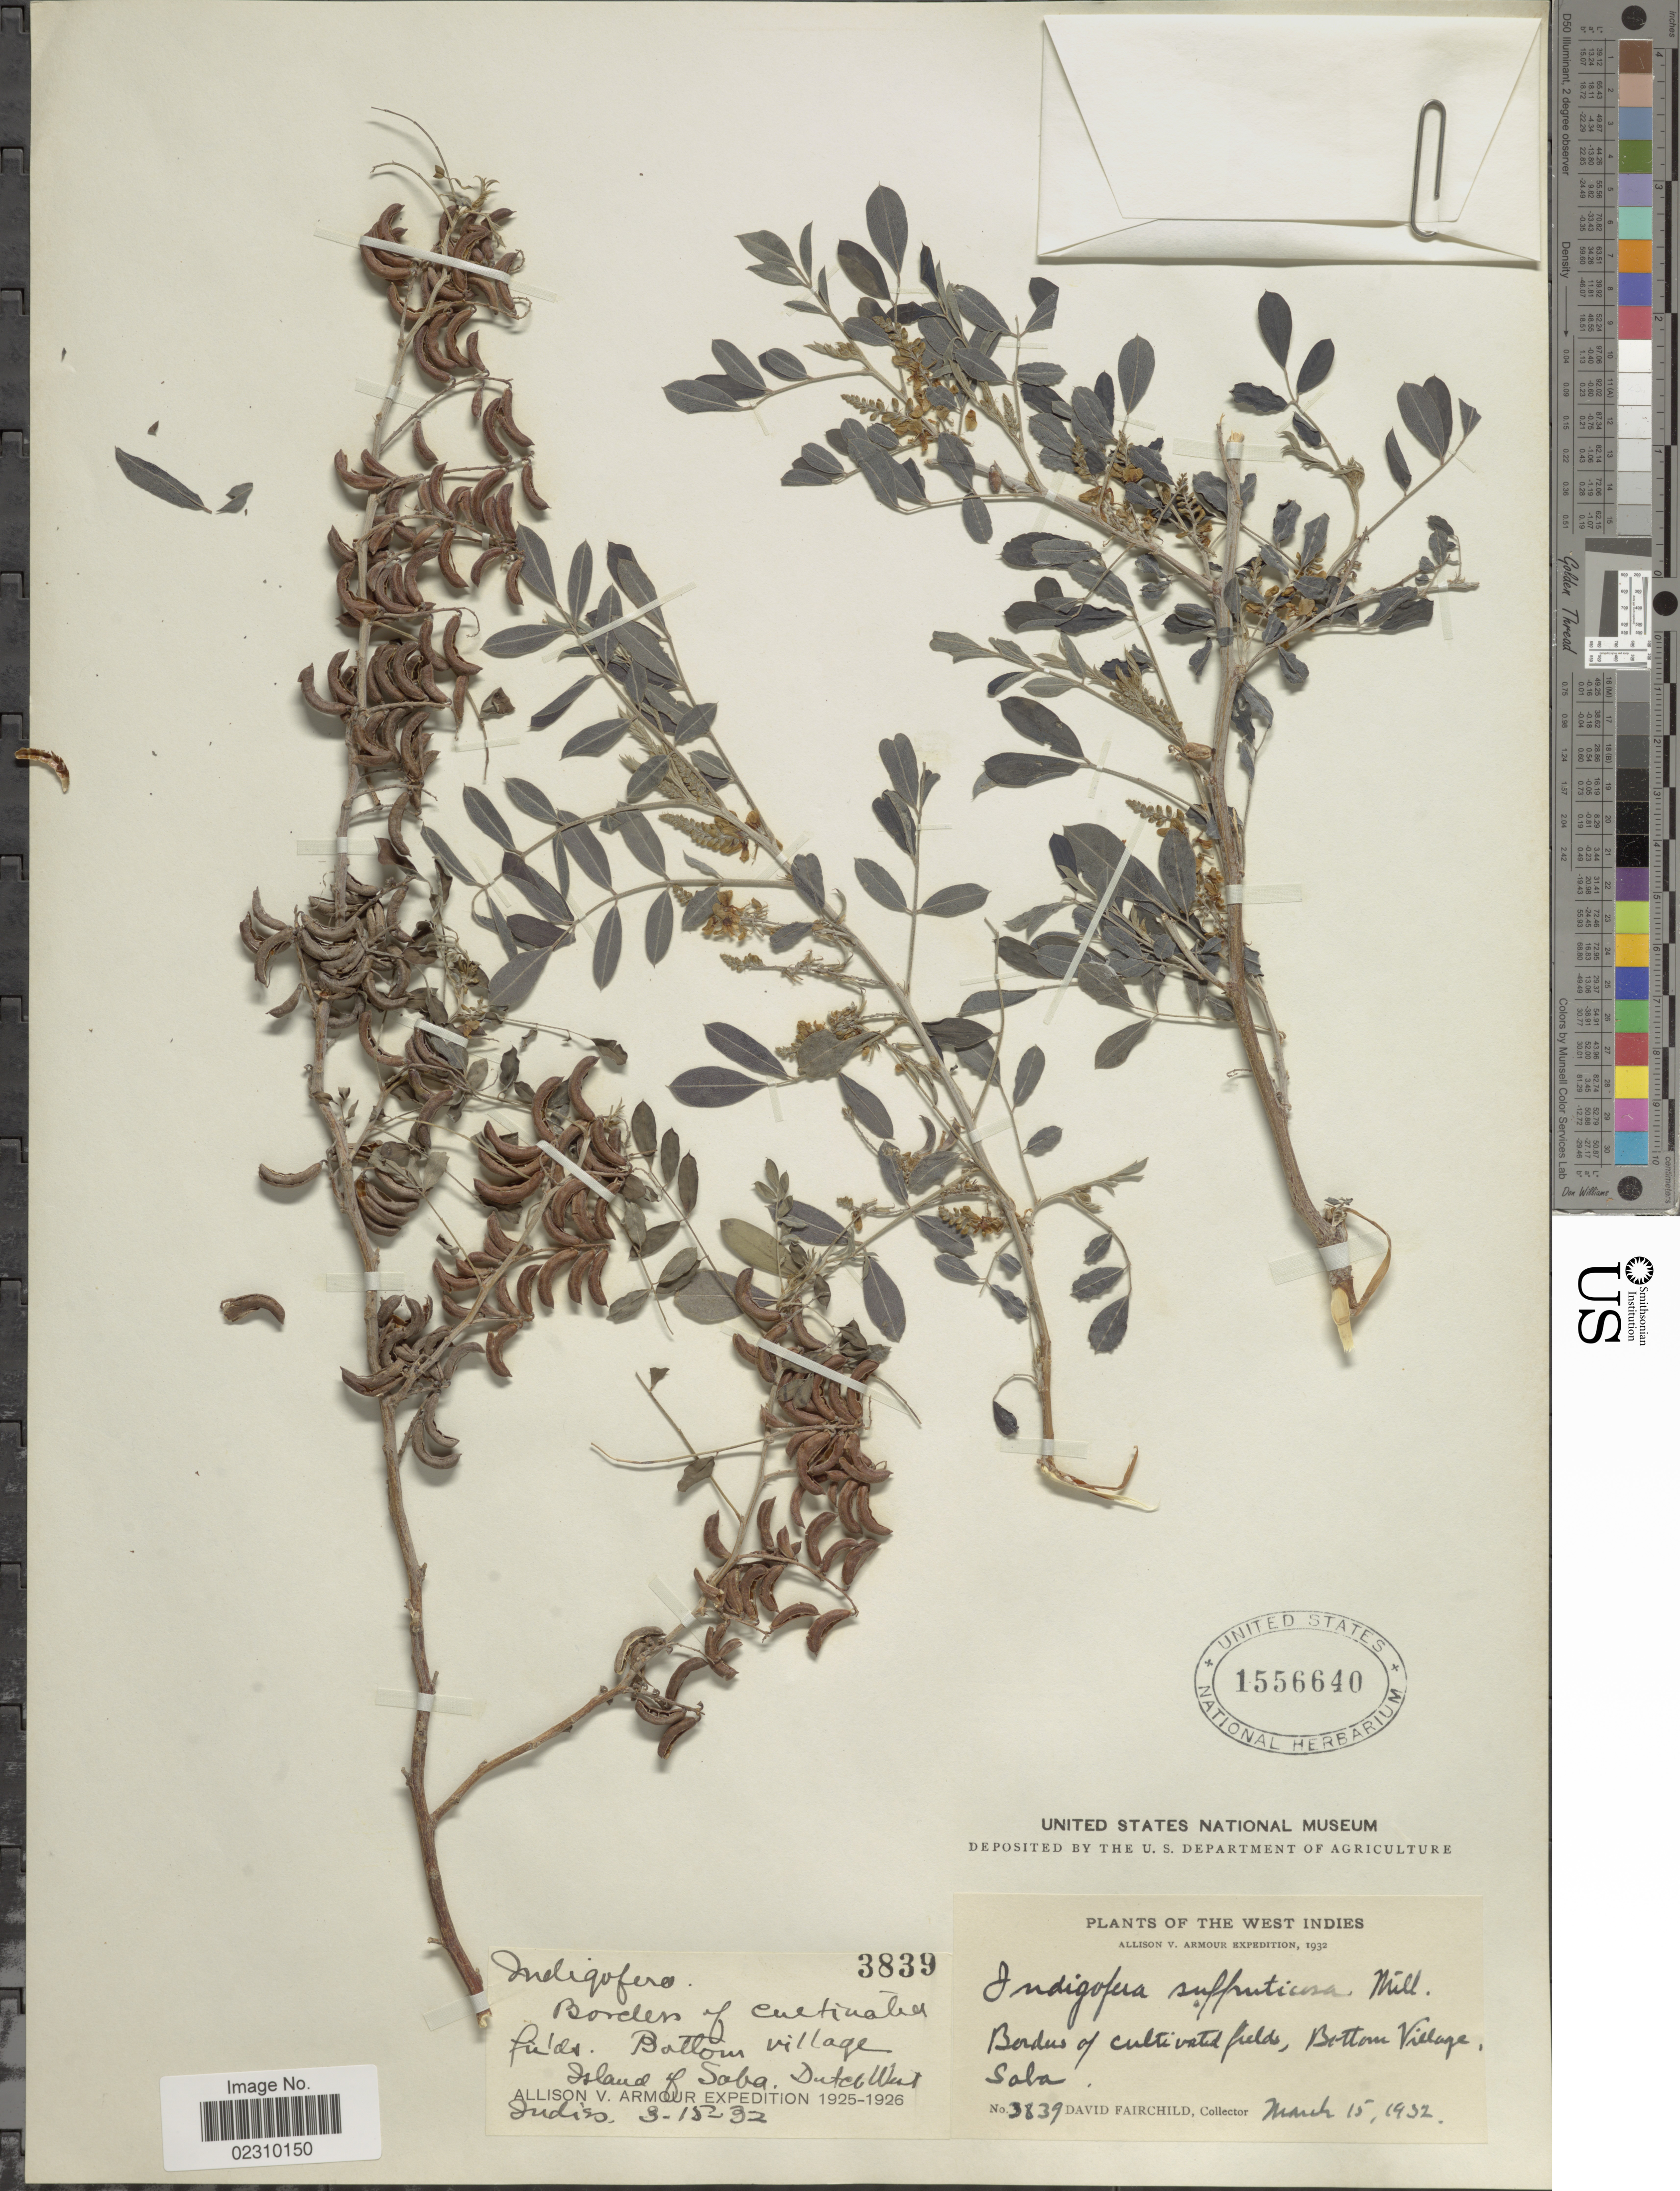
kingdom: Plantae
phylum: Tracheophyta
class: Magnoliopsida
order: Fabales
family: Fabaceae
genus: Indigofera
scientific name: Indigofera suffruticosa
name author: Mill.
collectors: D. Fairchild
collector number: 3839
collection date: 1932-03-15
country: Netherlands Antilles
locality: West Indies, Island of Saba, Dutch West Indies. Bottom Village.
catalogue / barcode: US 1556640